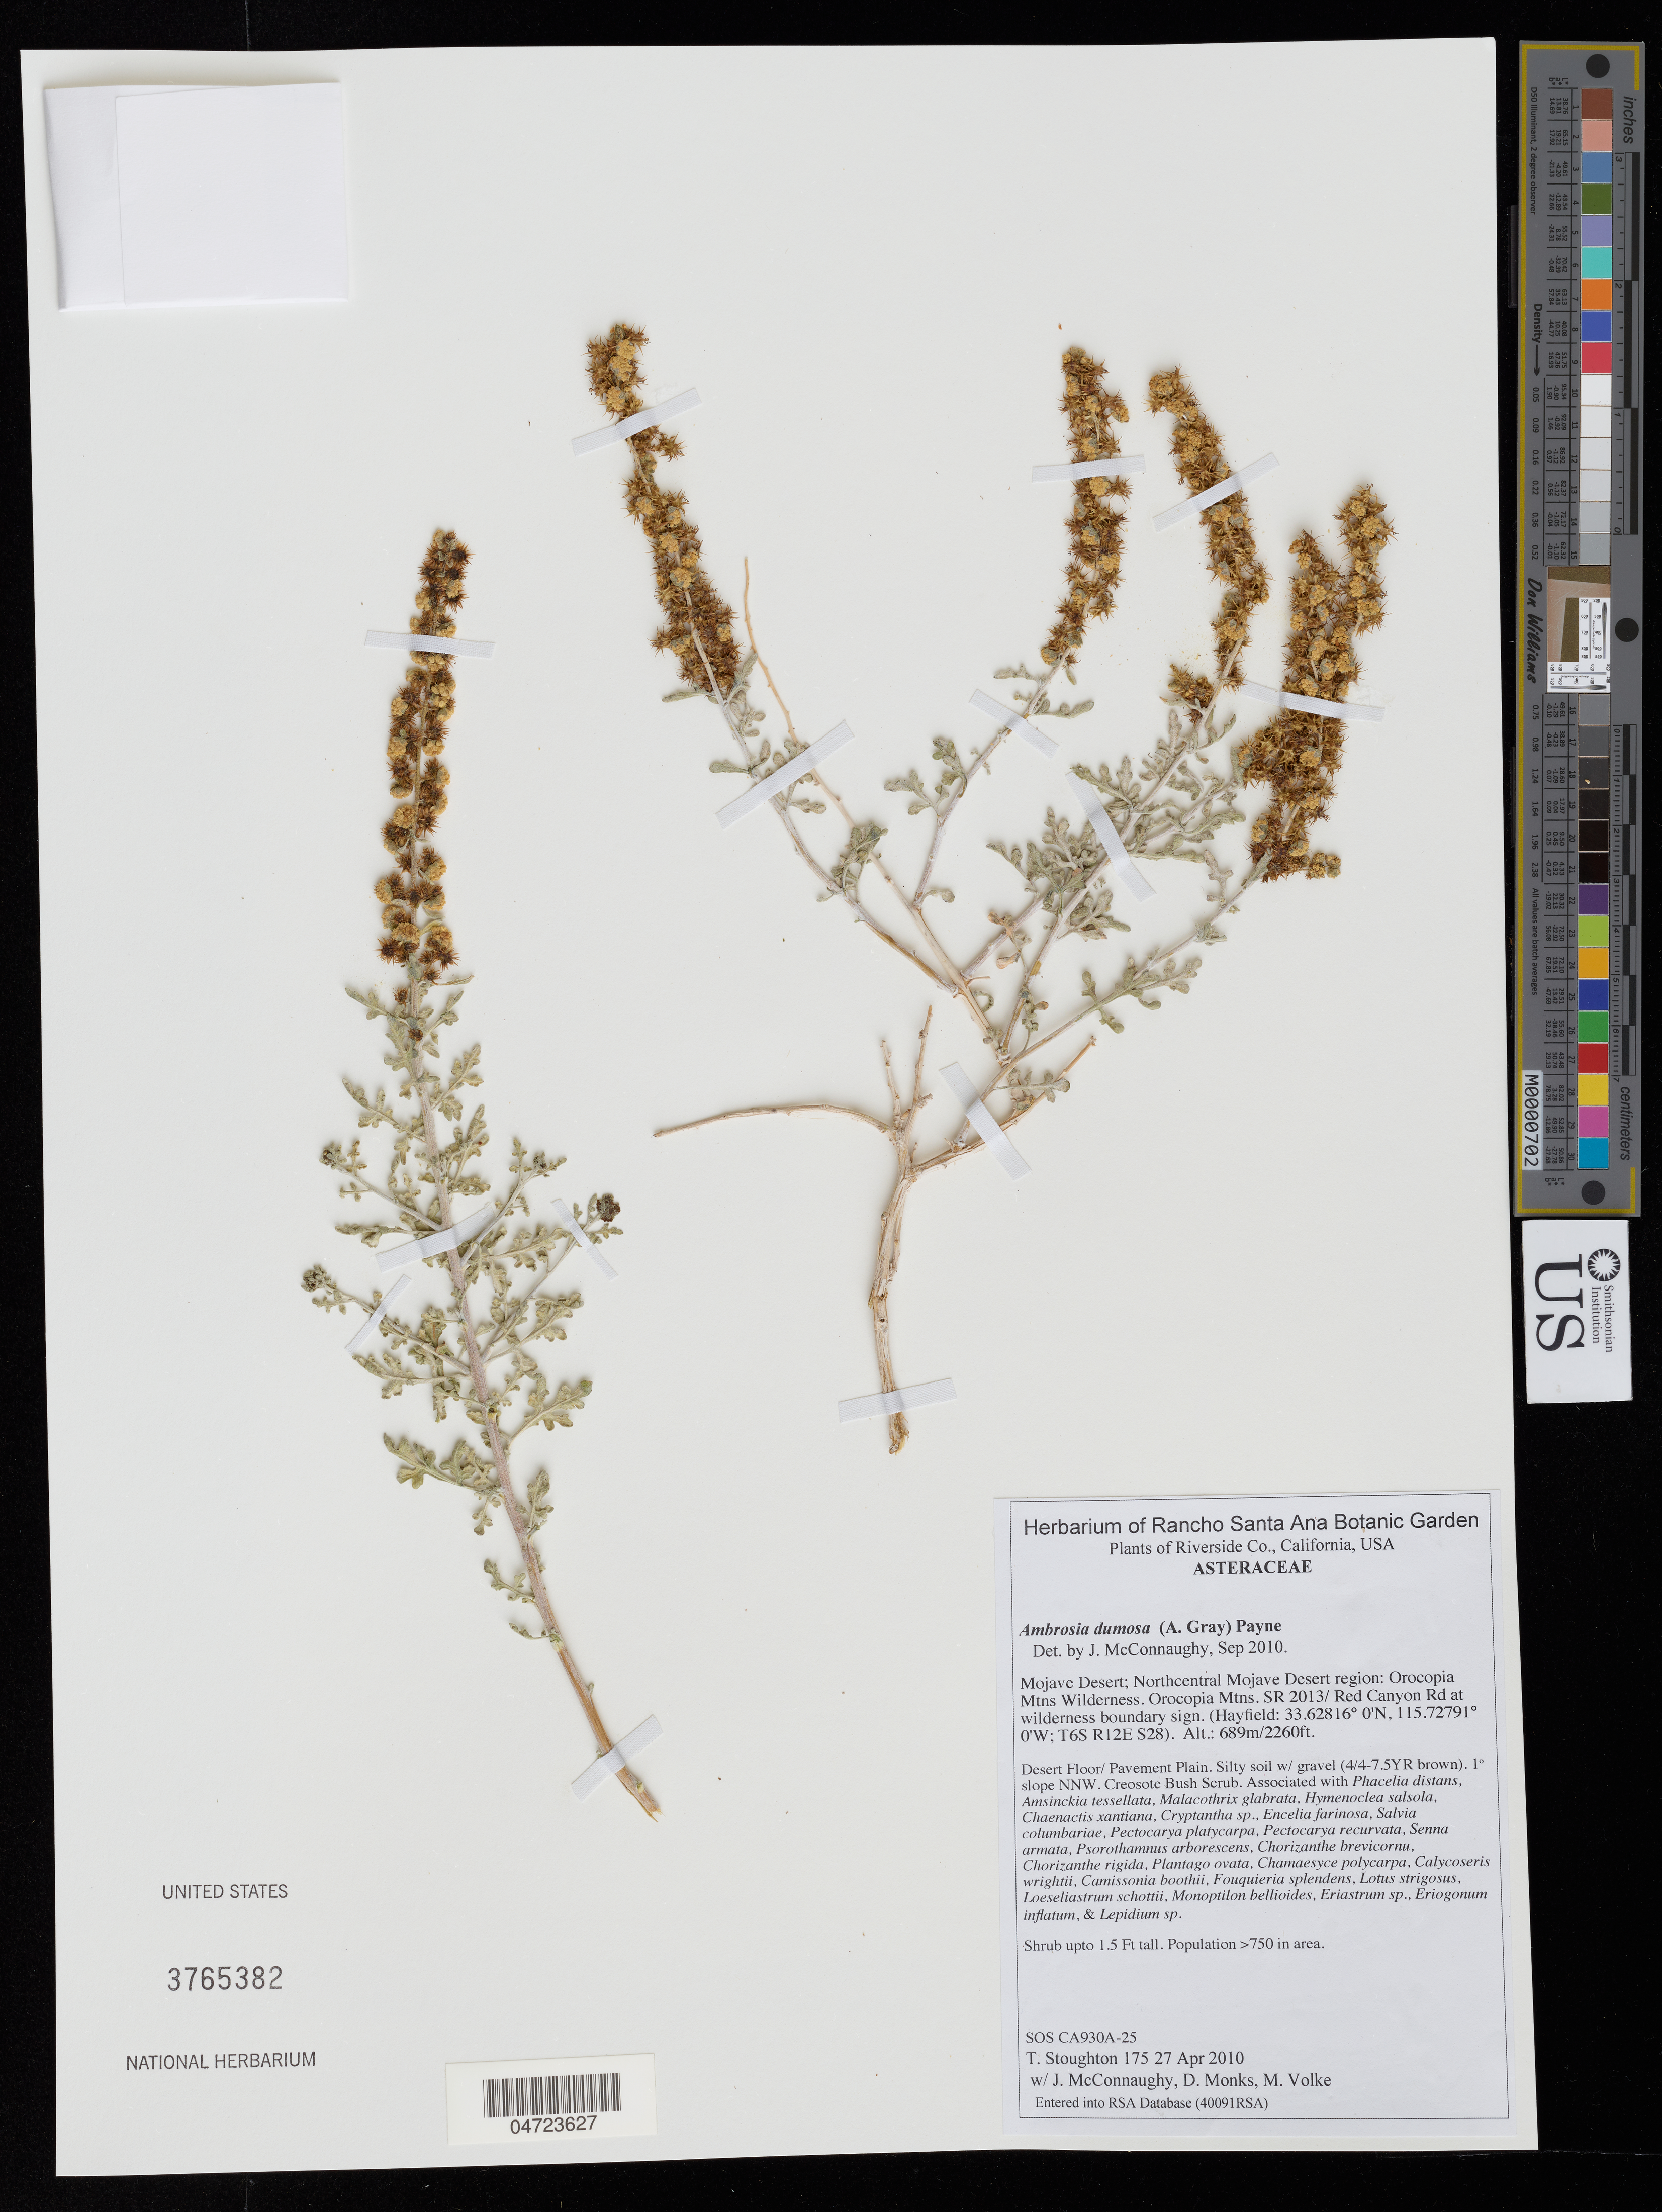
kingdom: Plantae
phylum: Tracheophyta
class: Magnoliopsida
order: Asterales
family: Asteraceae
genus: Ambrosia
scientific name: Ambrosia dumosa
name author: (A. Gray) W.W.Payne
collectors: T. Stoughton, J. McConnaughy, D. Monks & M. Volke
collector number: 175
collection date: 2010-04-27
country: United States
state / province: California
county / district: Riverside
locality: Riverside Co. Mojave Desert; Northcentral Mojave Desert region: Orocopia Mtns Wilderness. Orocopia Mtns. SR 2013/Red Canyon Rd at wilderness sign. (Hayfield T6S R12E S28).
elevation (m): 689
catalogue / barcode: US 3765382